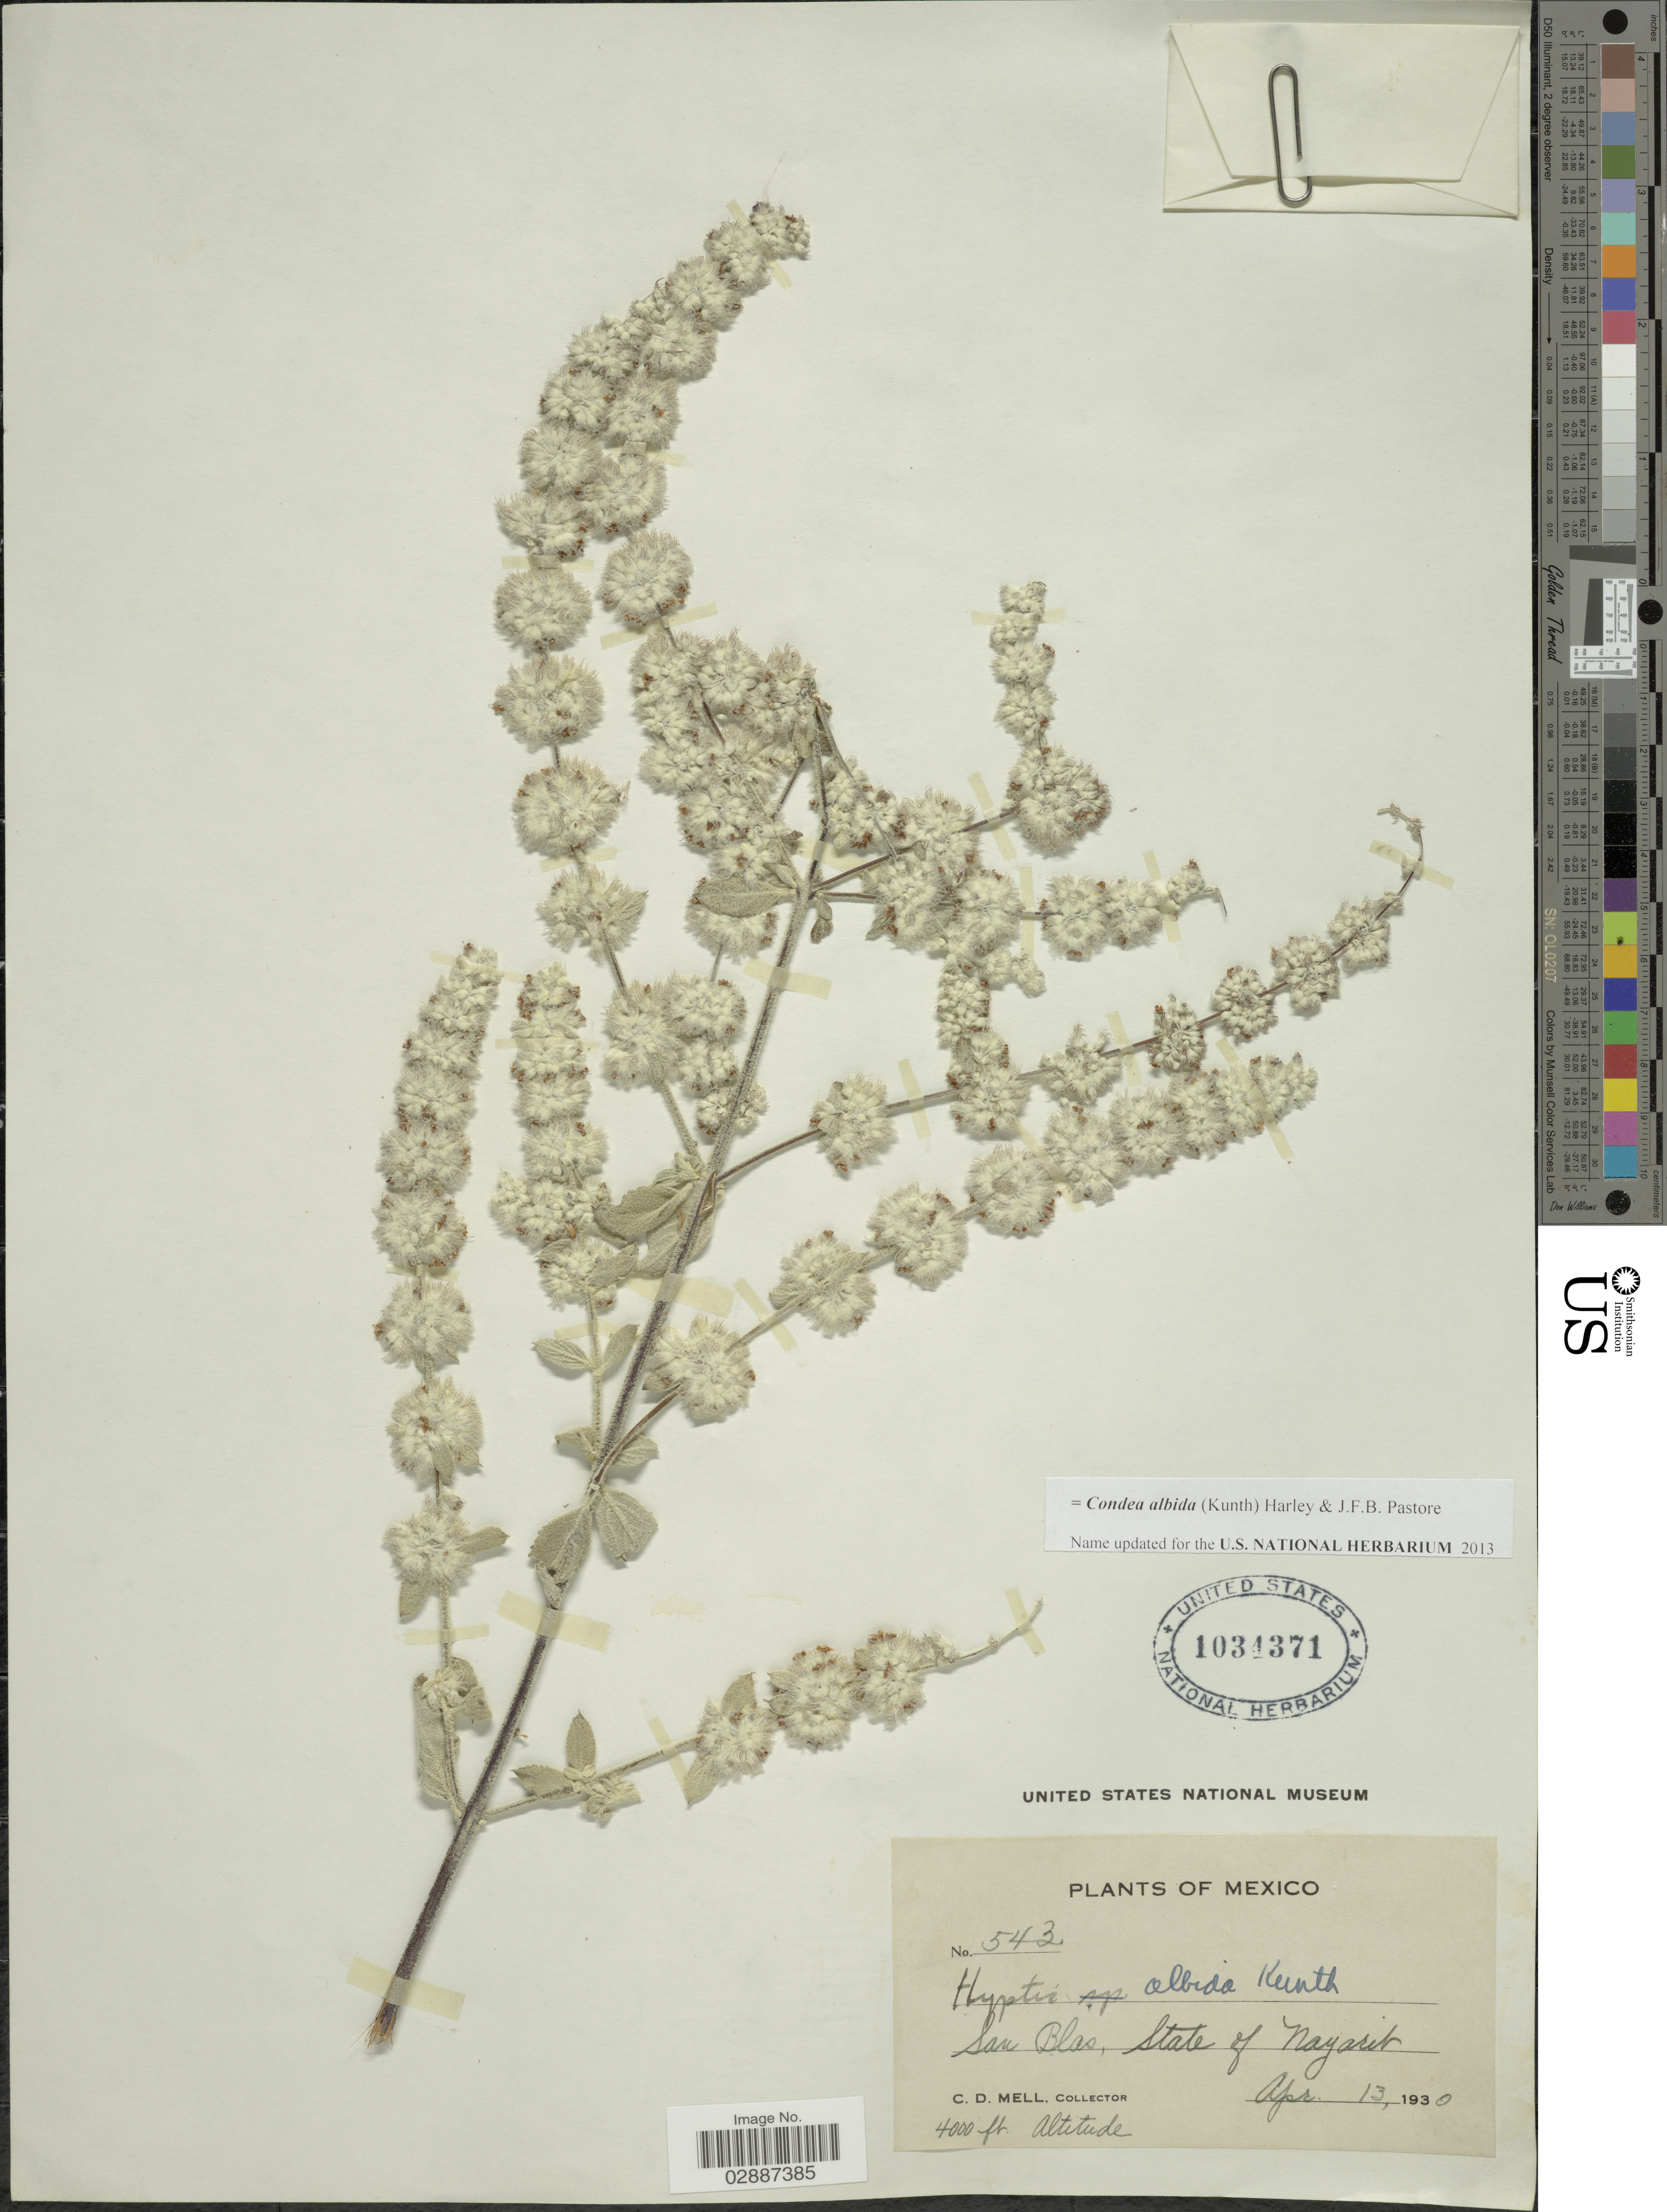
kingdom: Plantae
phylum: Tracheophyta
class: Magnoliopsida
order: Lamiales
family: Lamiaceae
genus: Condea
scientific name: Condea albida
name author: (Kunth) Harley & J.F.B. Pastore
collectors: C. D. Mell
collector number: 543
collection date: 1930-04-13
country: Mexico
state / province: Nayarit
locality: San Blas.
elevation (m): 1219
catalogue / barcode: US 1034371